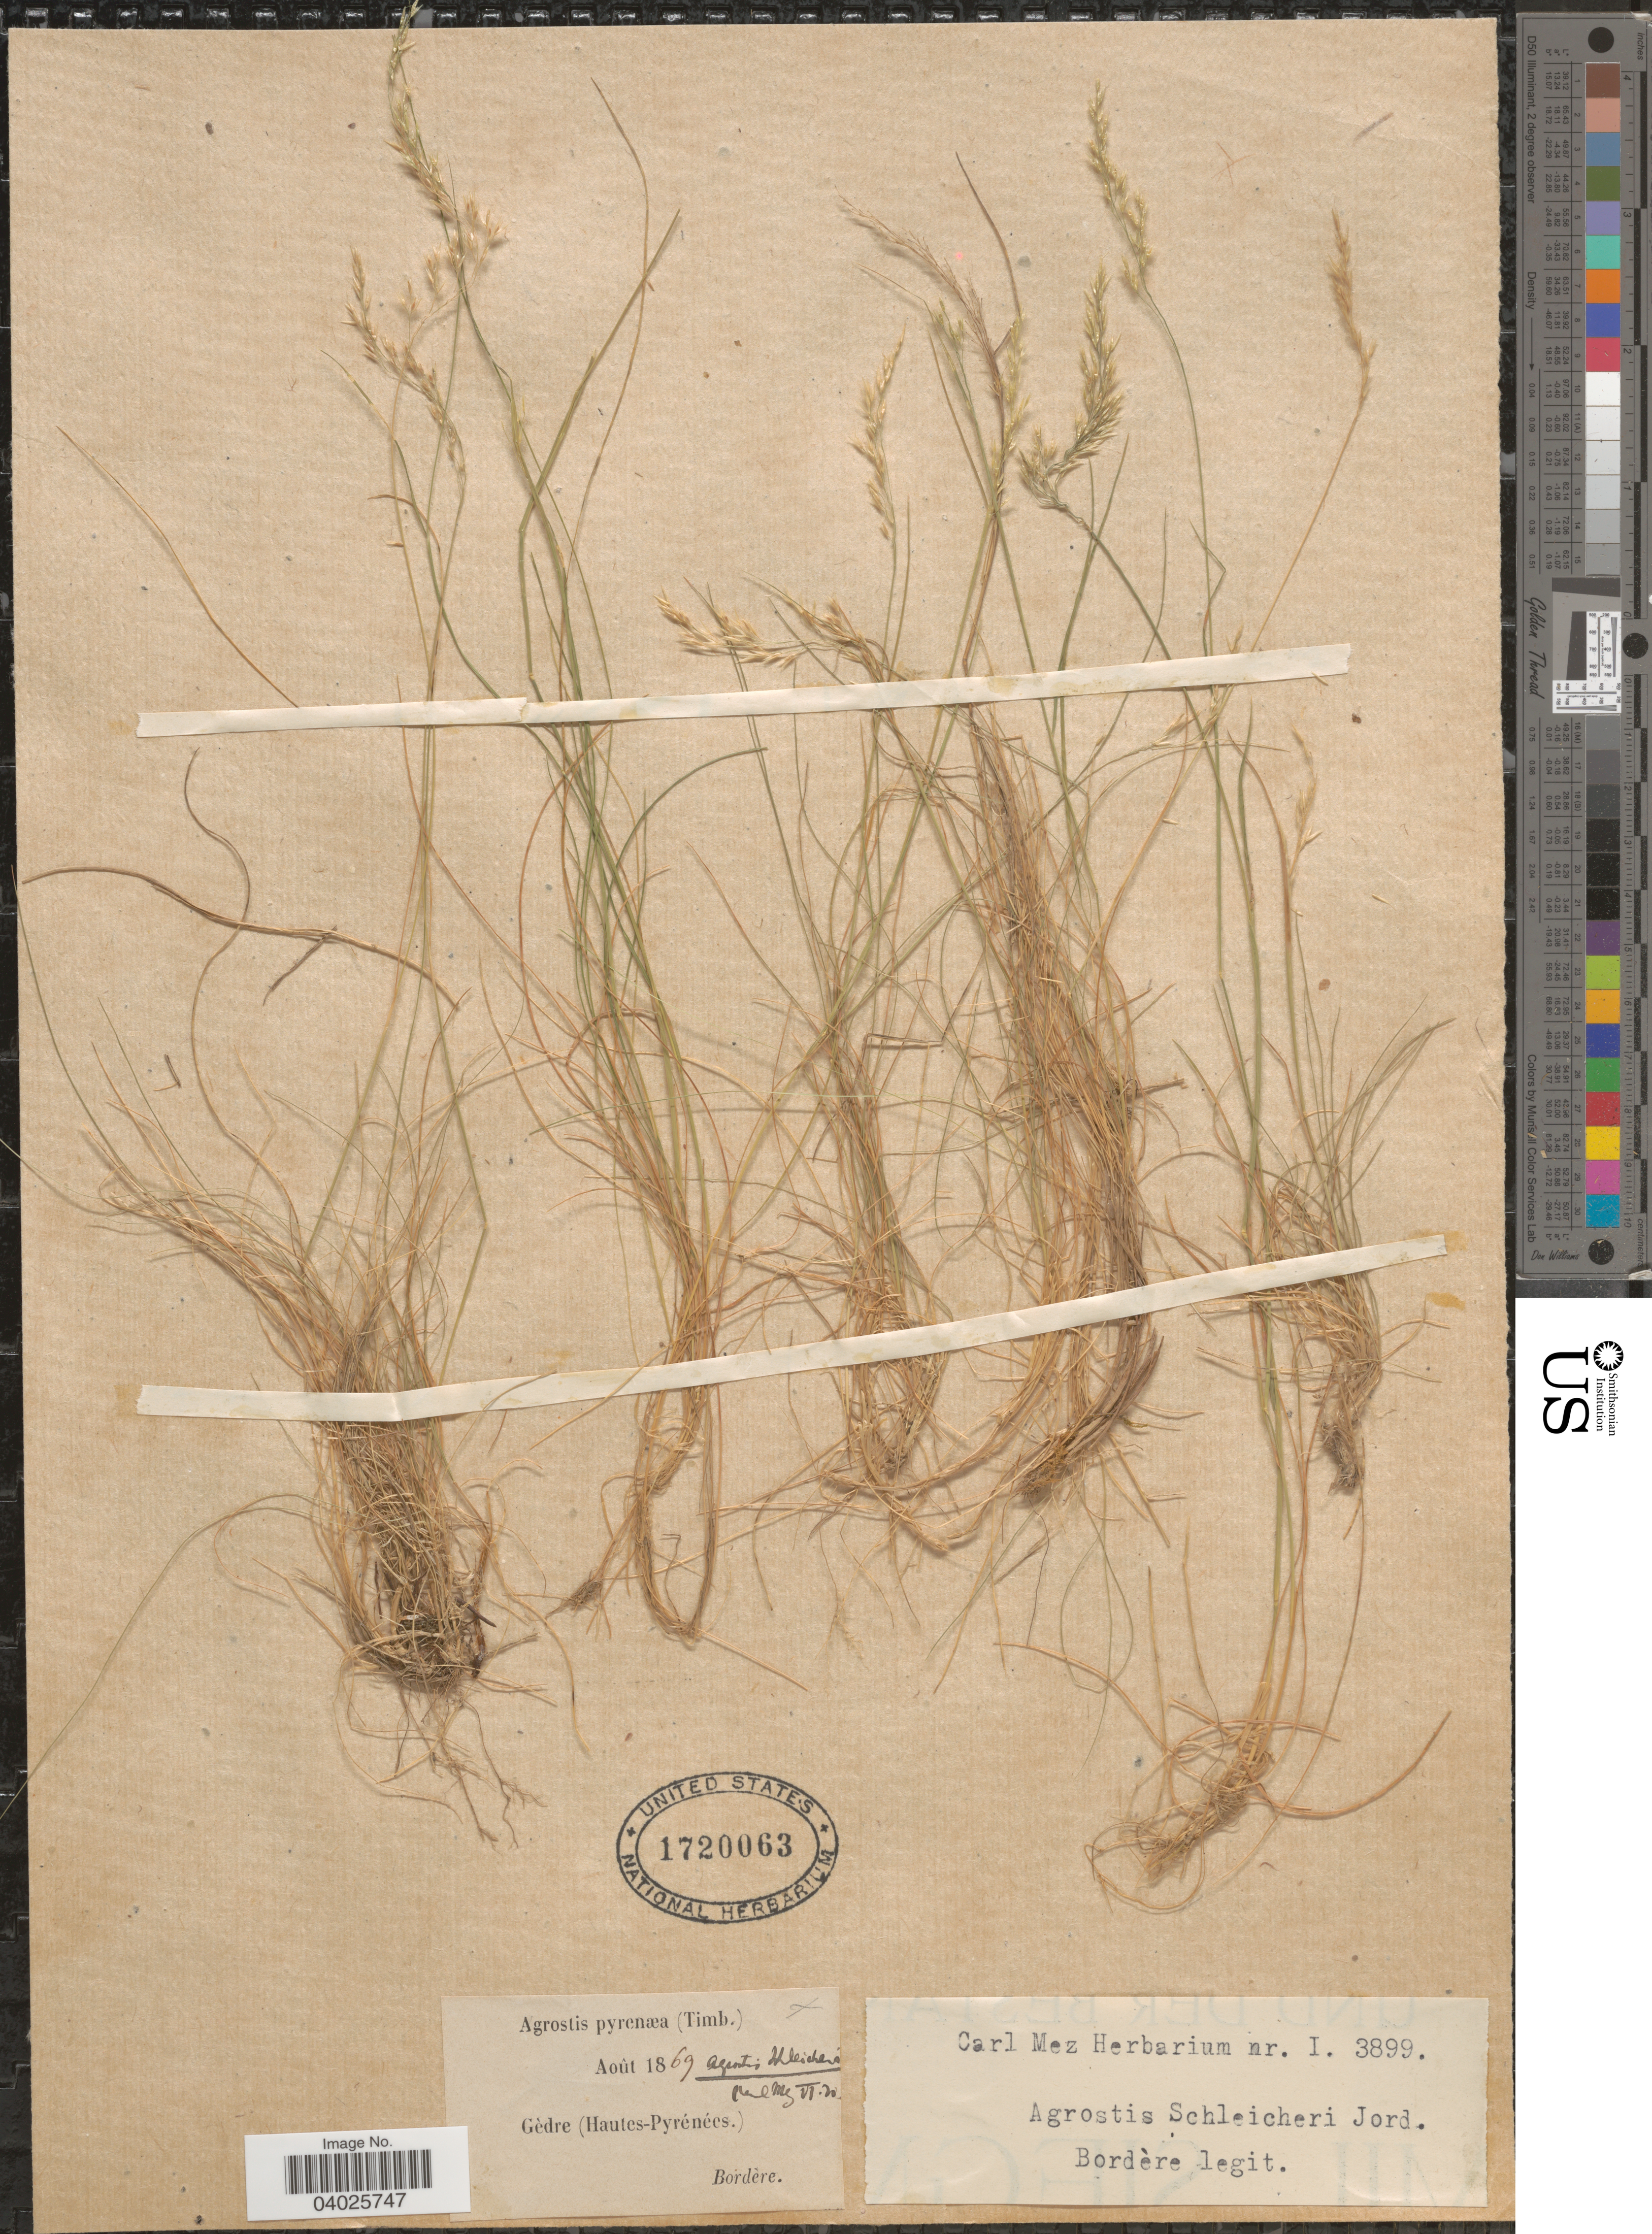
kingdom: Plantae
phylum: Tracheophyta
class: Liliopsida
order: Poales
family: Poaceae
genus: Alpagrostis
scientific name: Alpagrostis schleicheri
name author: (Jord. & Verl.) P.M. Peterson et al.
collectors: -. Bordere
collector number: I 3899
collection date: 1869-08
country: France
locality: Gèdre (Hautes-Pyrénées).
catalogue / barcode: US 1720063